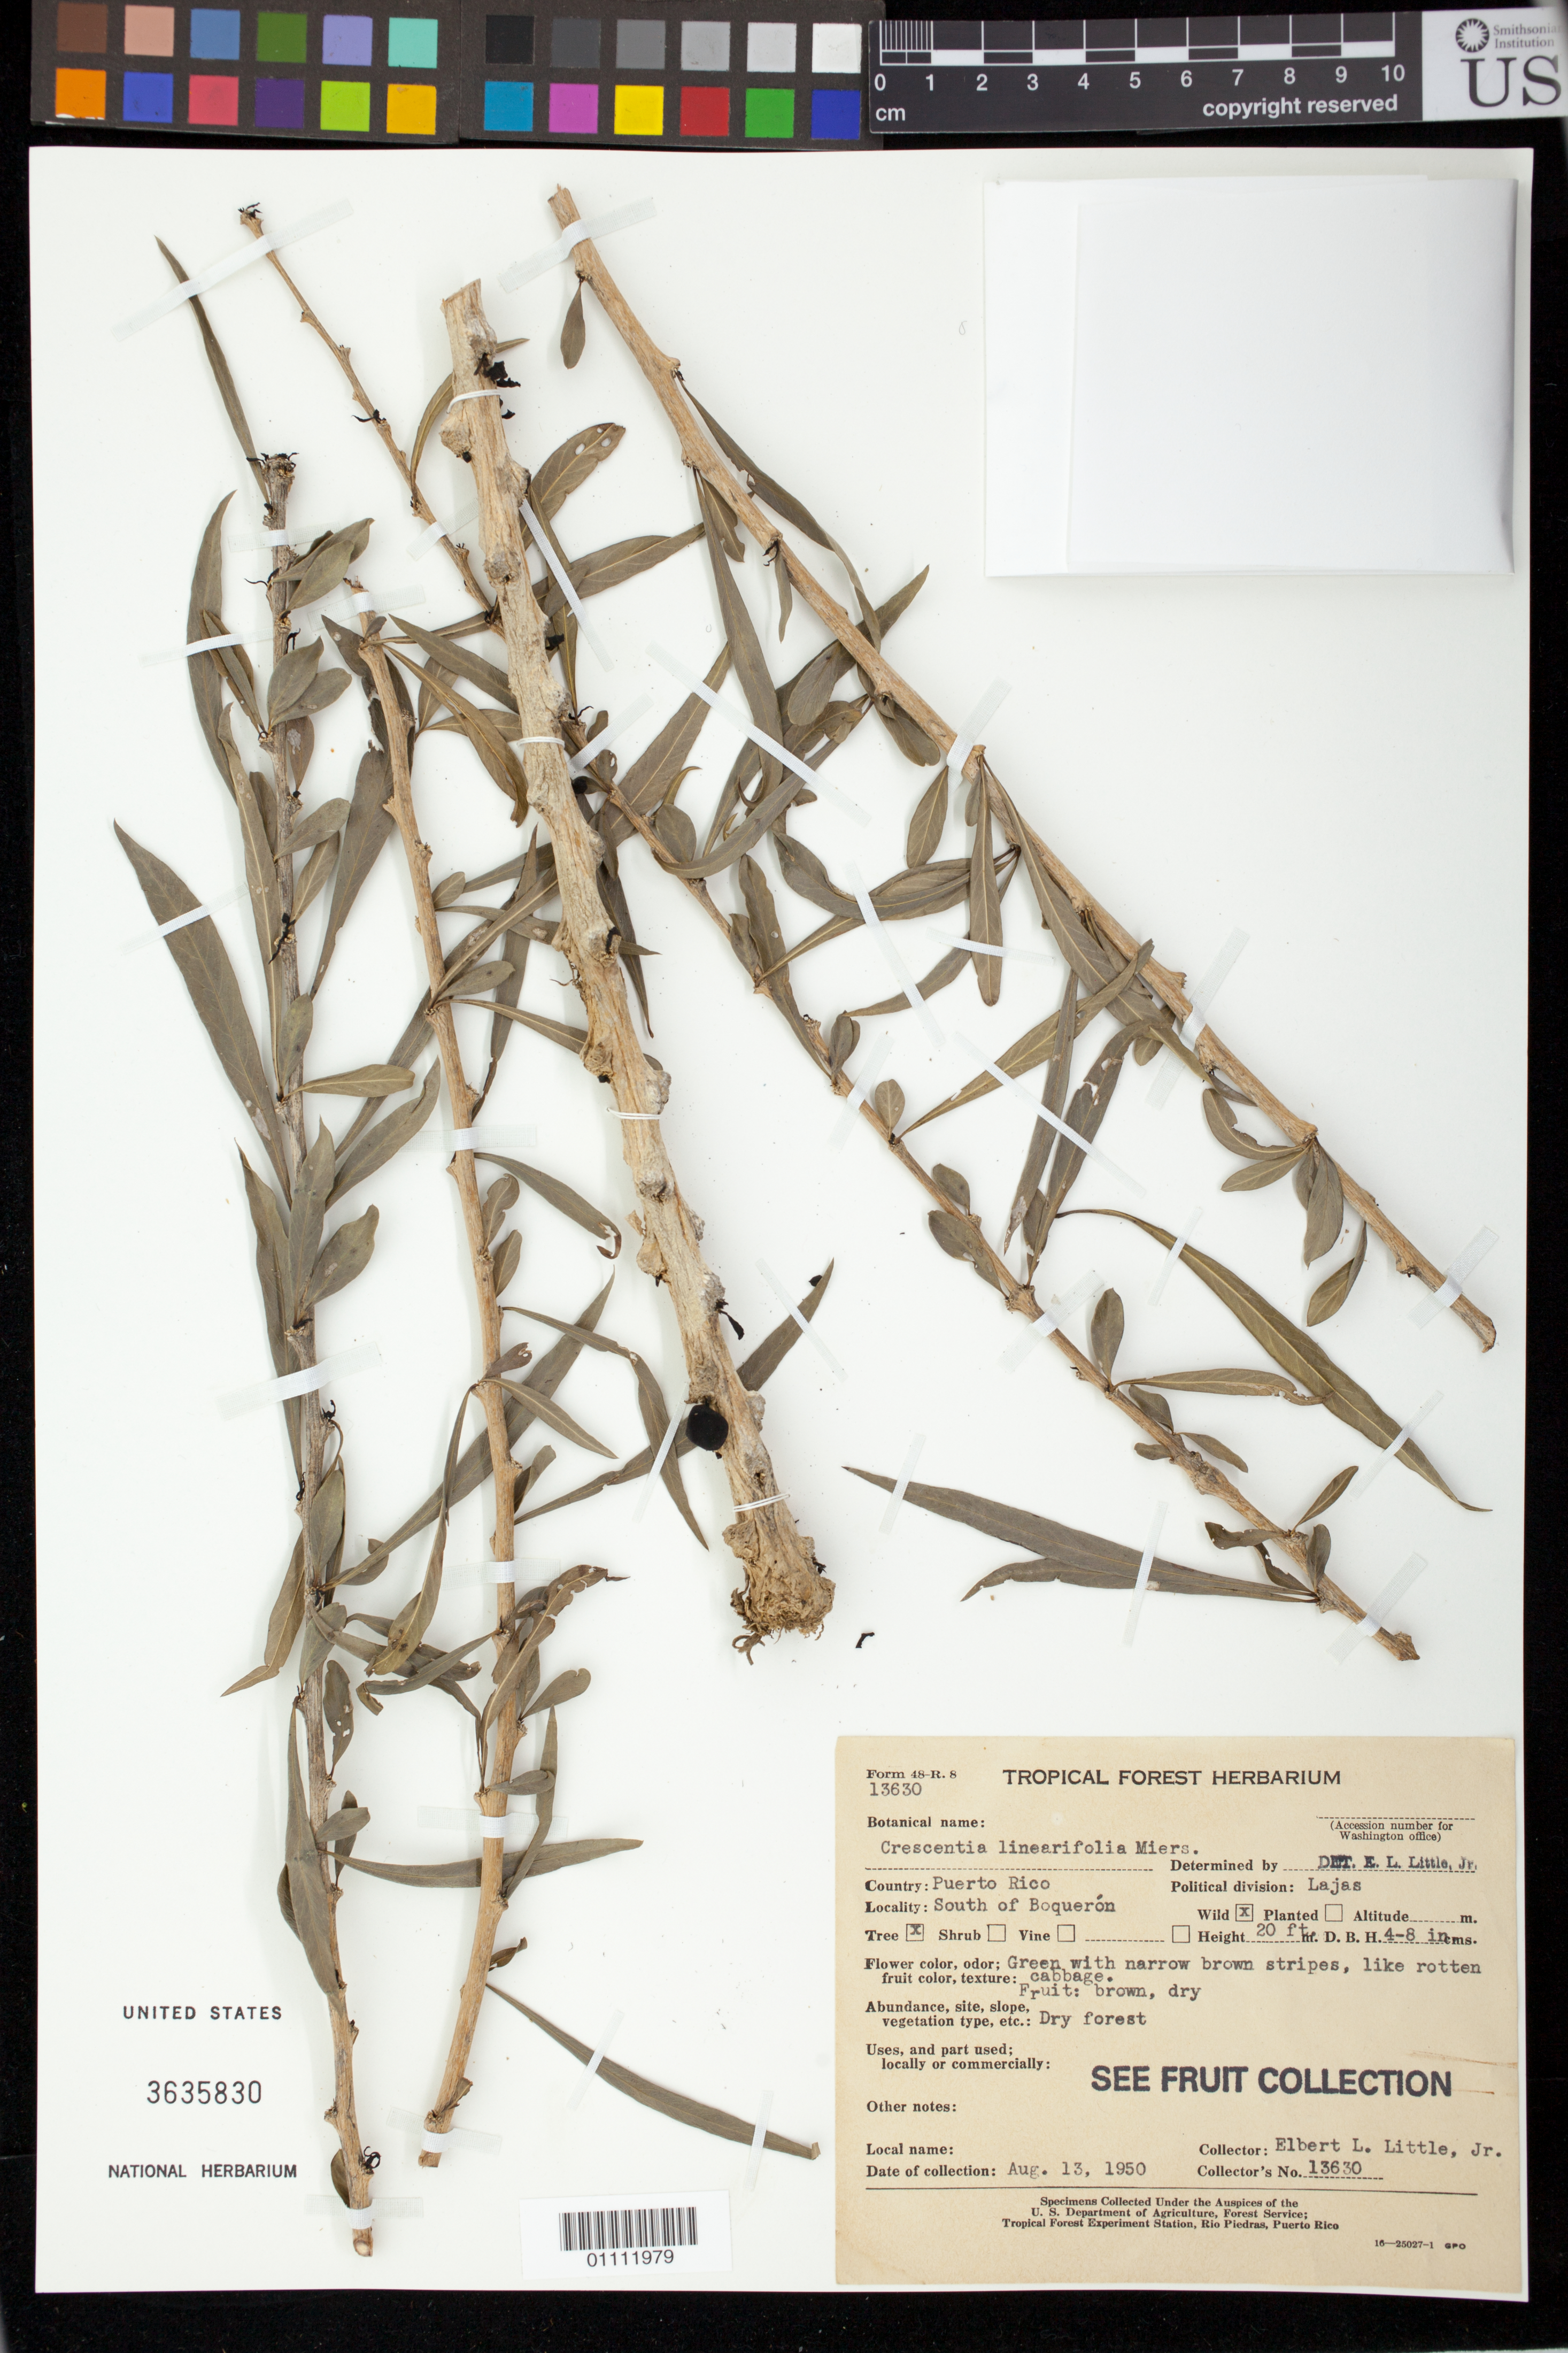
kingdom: Plantae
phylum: Tracheophyta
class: Magnoliopsida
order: Lamiales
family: Bignoniaceae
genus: Crescentia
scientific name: Crescentia microcarpa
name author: Bello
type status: Isoneotype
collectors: E. L. Little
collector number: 13630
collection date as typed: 13 Aug 1950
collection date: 1950-08-13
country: Puerto Rico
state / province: Lajas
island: Puerto Rico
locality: Lajas, South of Boquerón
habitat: Dry forest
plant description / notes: See fruit collection, in separate bag (barcode 01111978)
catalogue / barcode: US 3635830